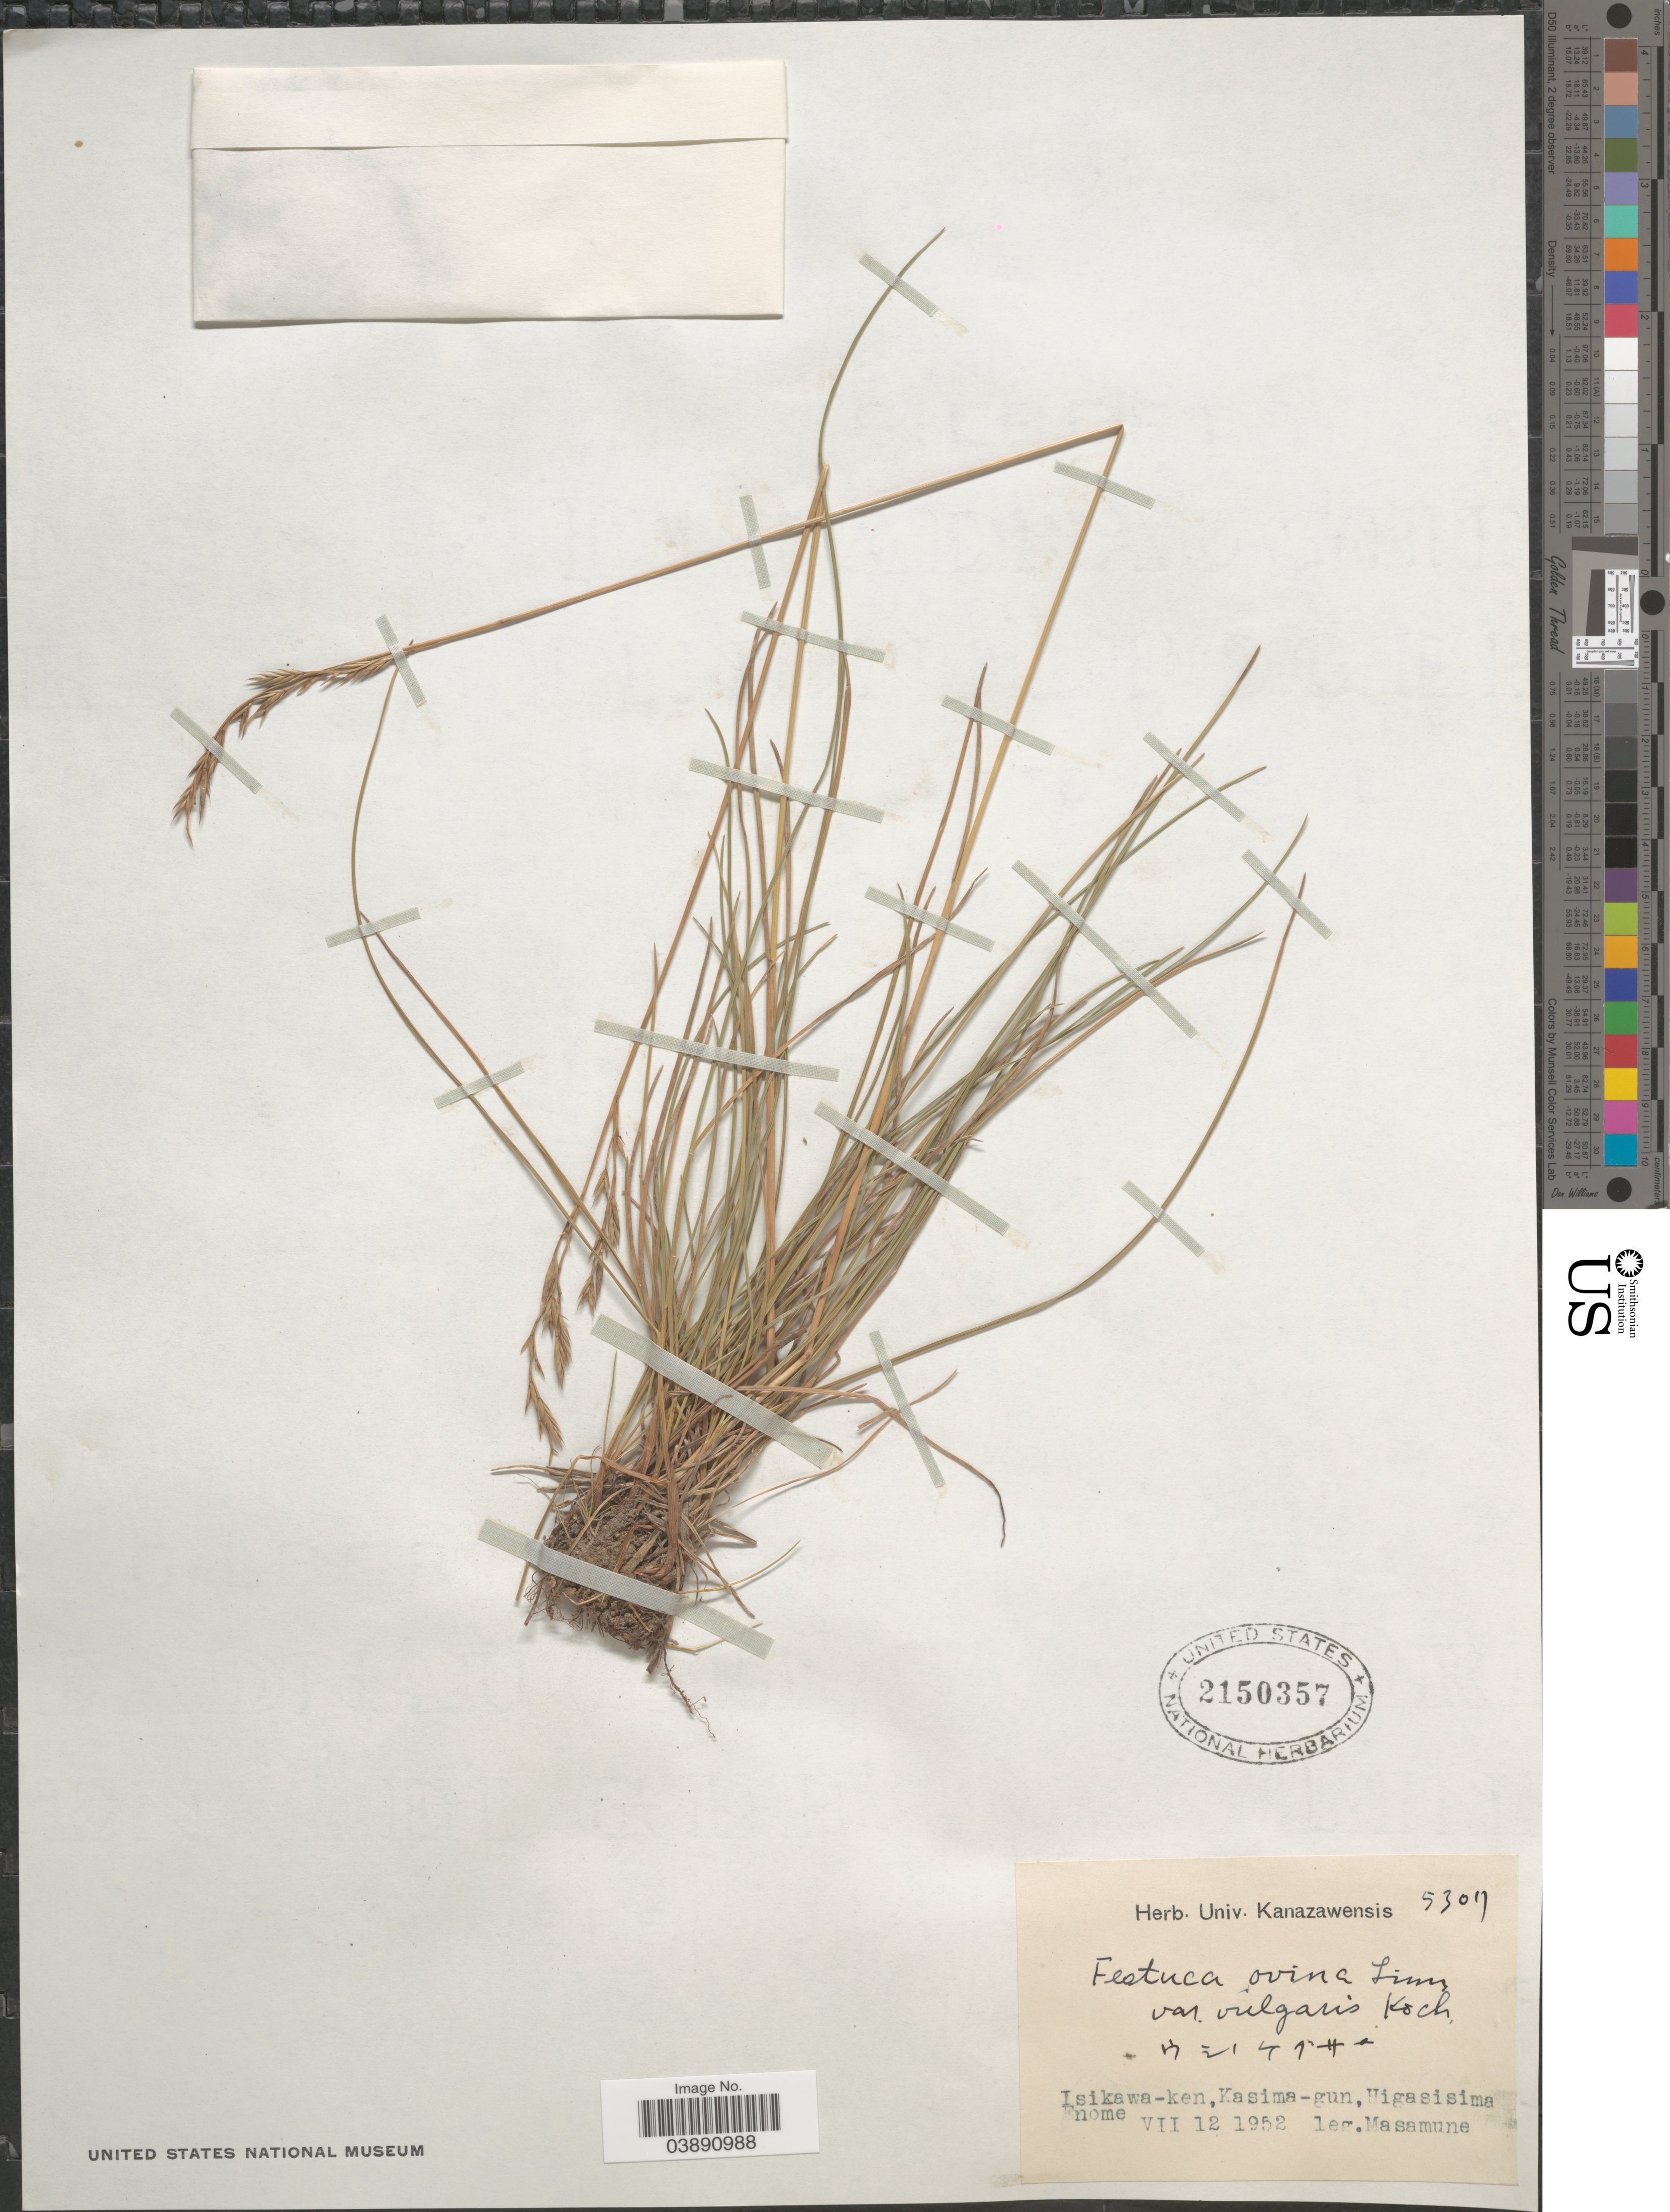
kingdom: Plantae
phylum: Tracheophyta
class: Liliopsida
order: Poales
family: Poaceae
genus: Festuca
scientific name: Festuca ovina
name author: L.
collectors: -. Masamune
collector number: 5309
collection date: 1952-07-12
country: Japan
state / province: Isikawa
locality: Isikawa-ken, Kasima-gun, Higasisima. Enome.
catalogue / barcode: US 2150357